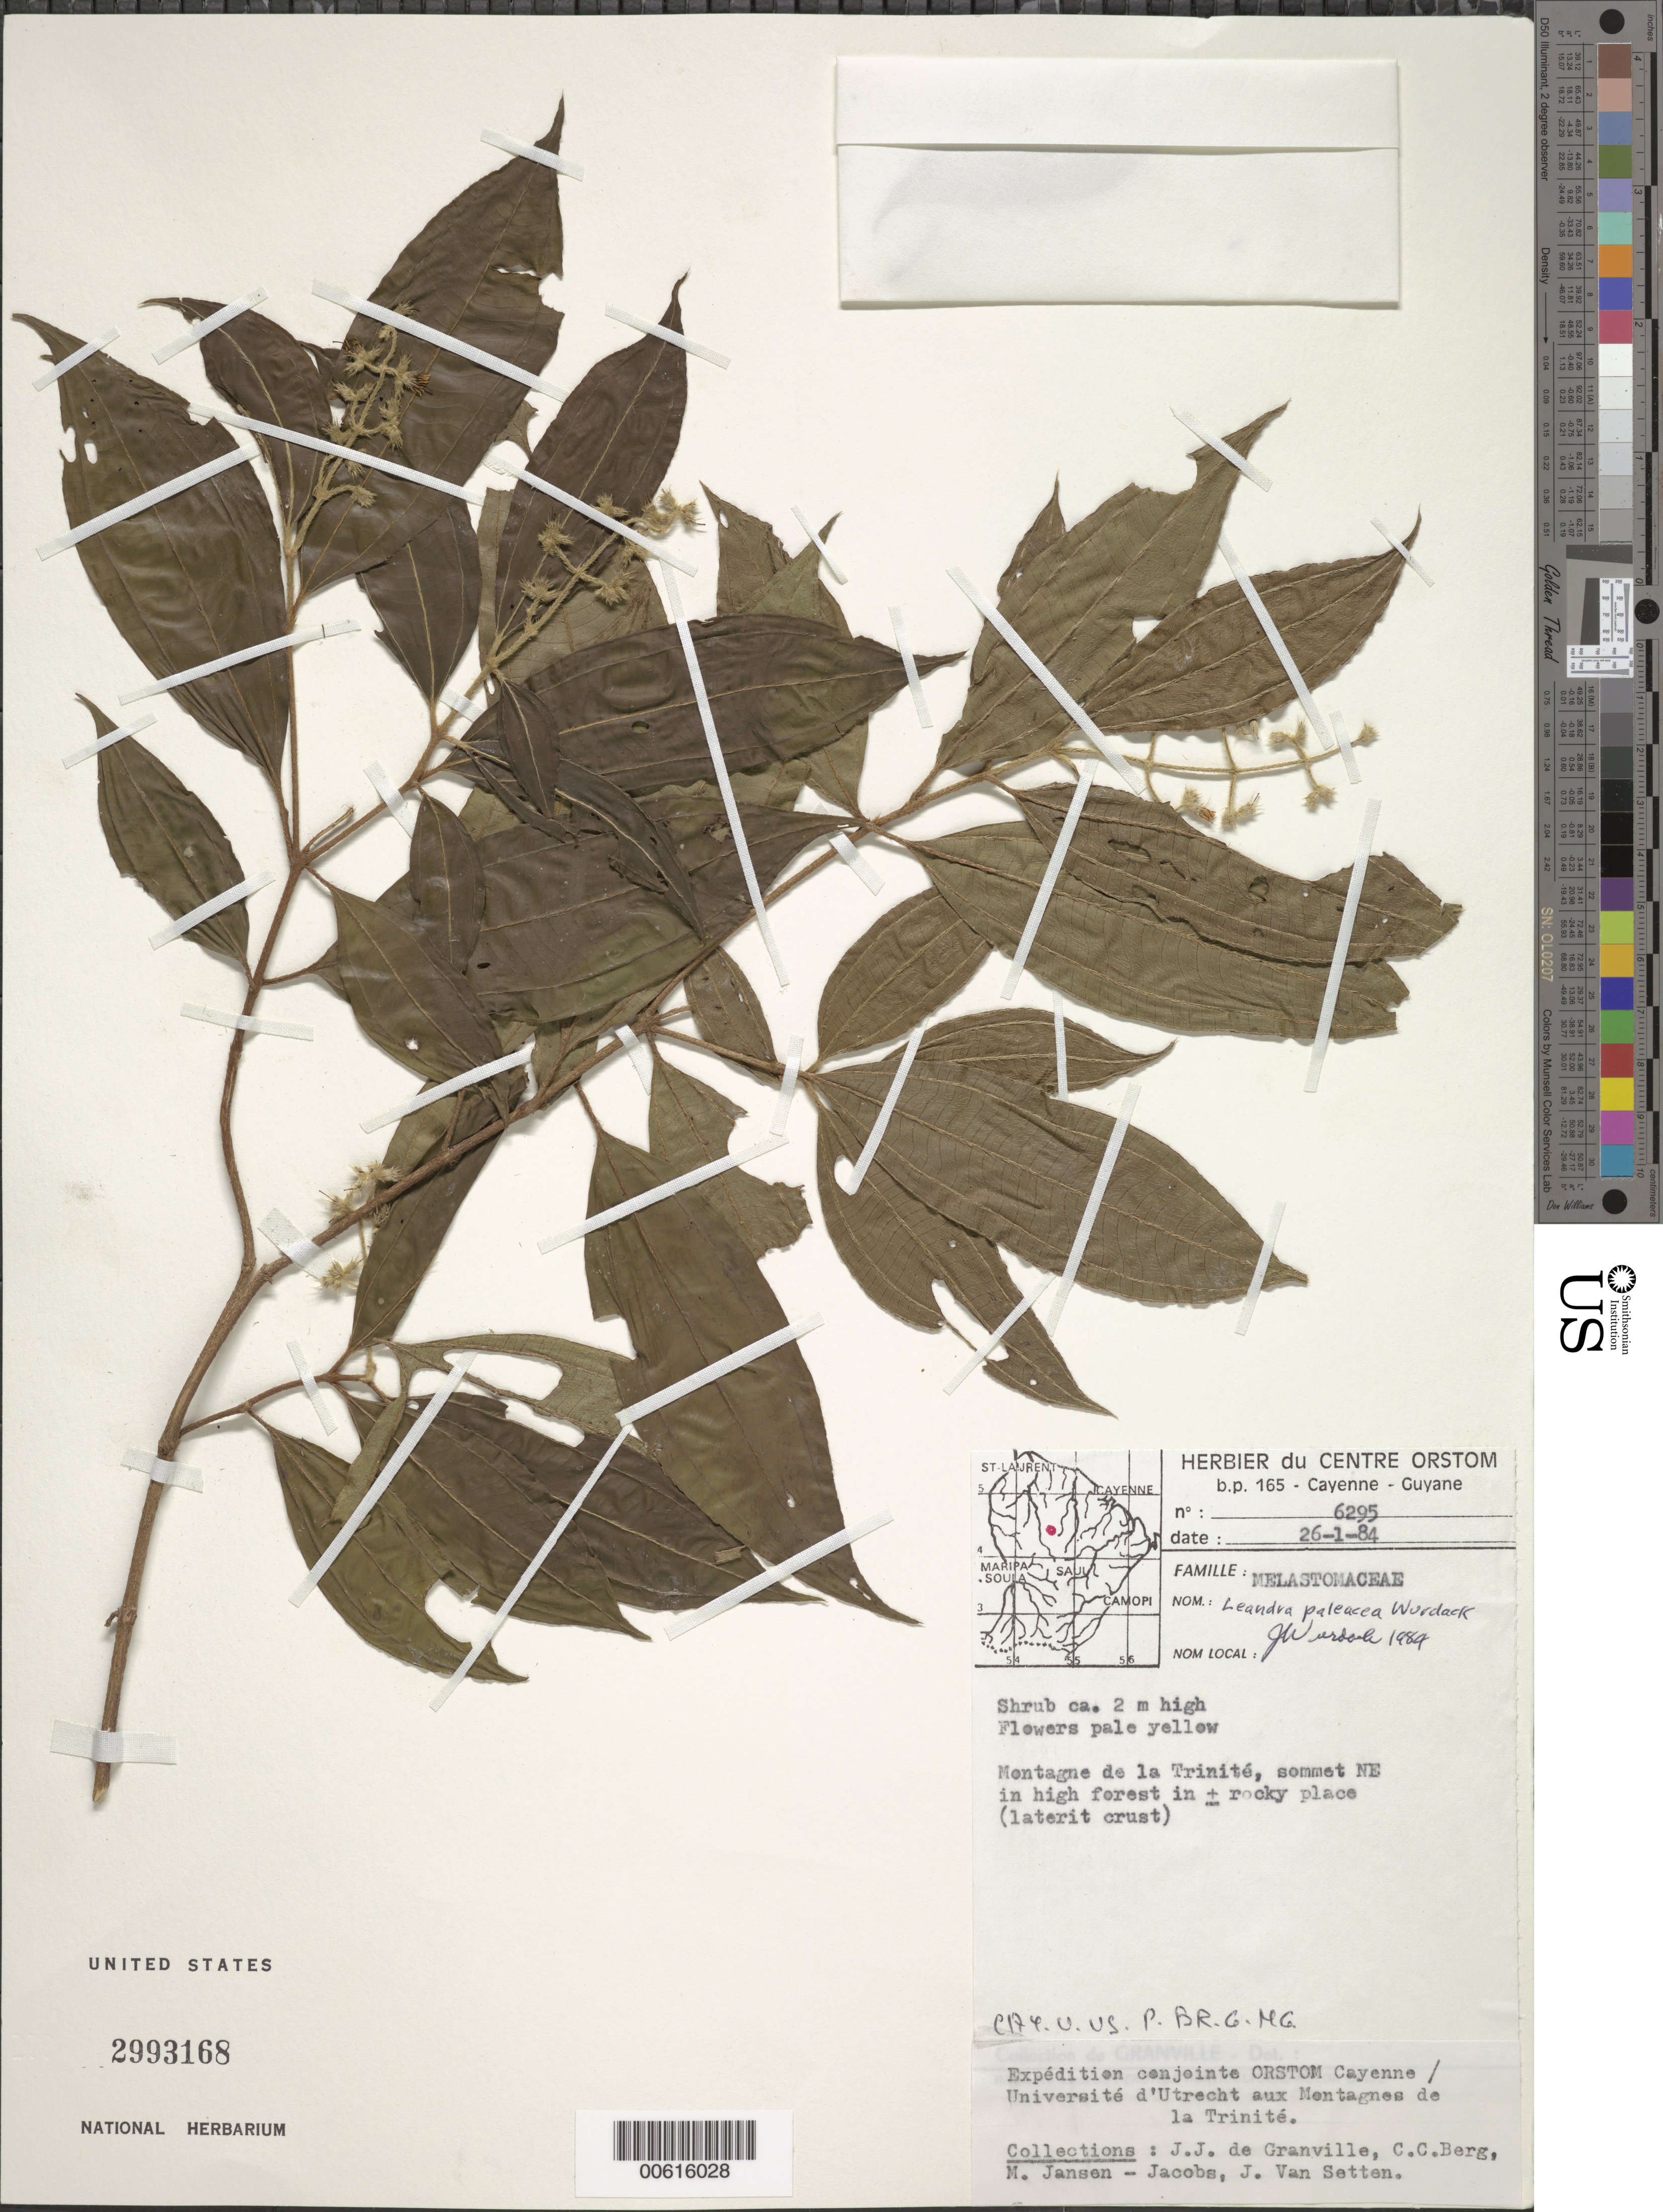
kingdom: Plantae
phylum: Tracheophyta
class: Magnoliopsida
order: Myrtales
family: Melastomataceae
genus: Leandra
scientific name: Leandra paleacea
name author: Wurdack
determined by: Wurdack, John J., (US), US (UNITED STATES)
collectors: J.-J. de Granville, C. C. Berg, M. J. Jansen-Jacobs & J. van Setten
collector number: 6295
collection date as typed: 26-Jan-84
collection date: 1984-01-26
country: French Guiana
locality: Montagnes de la Trinité, sommet NE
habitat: High forest in +- rocky place, laterite crust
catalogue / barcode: US 2993168